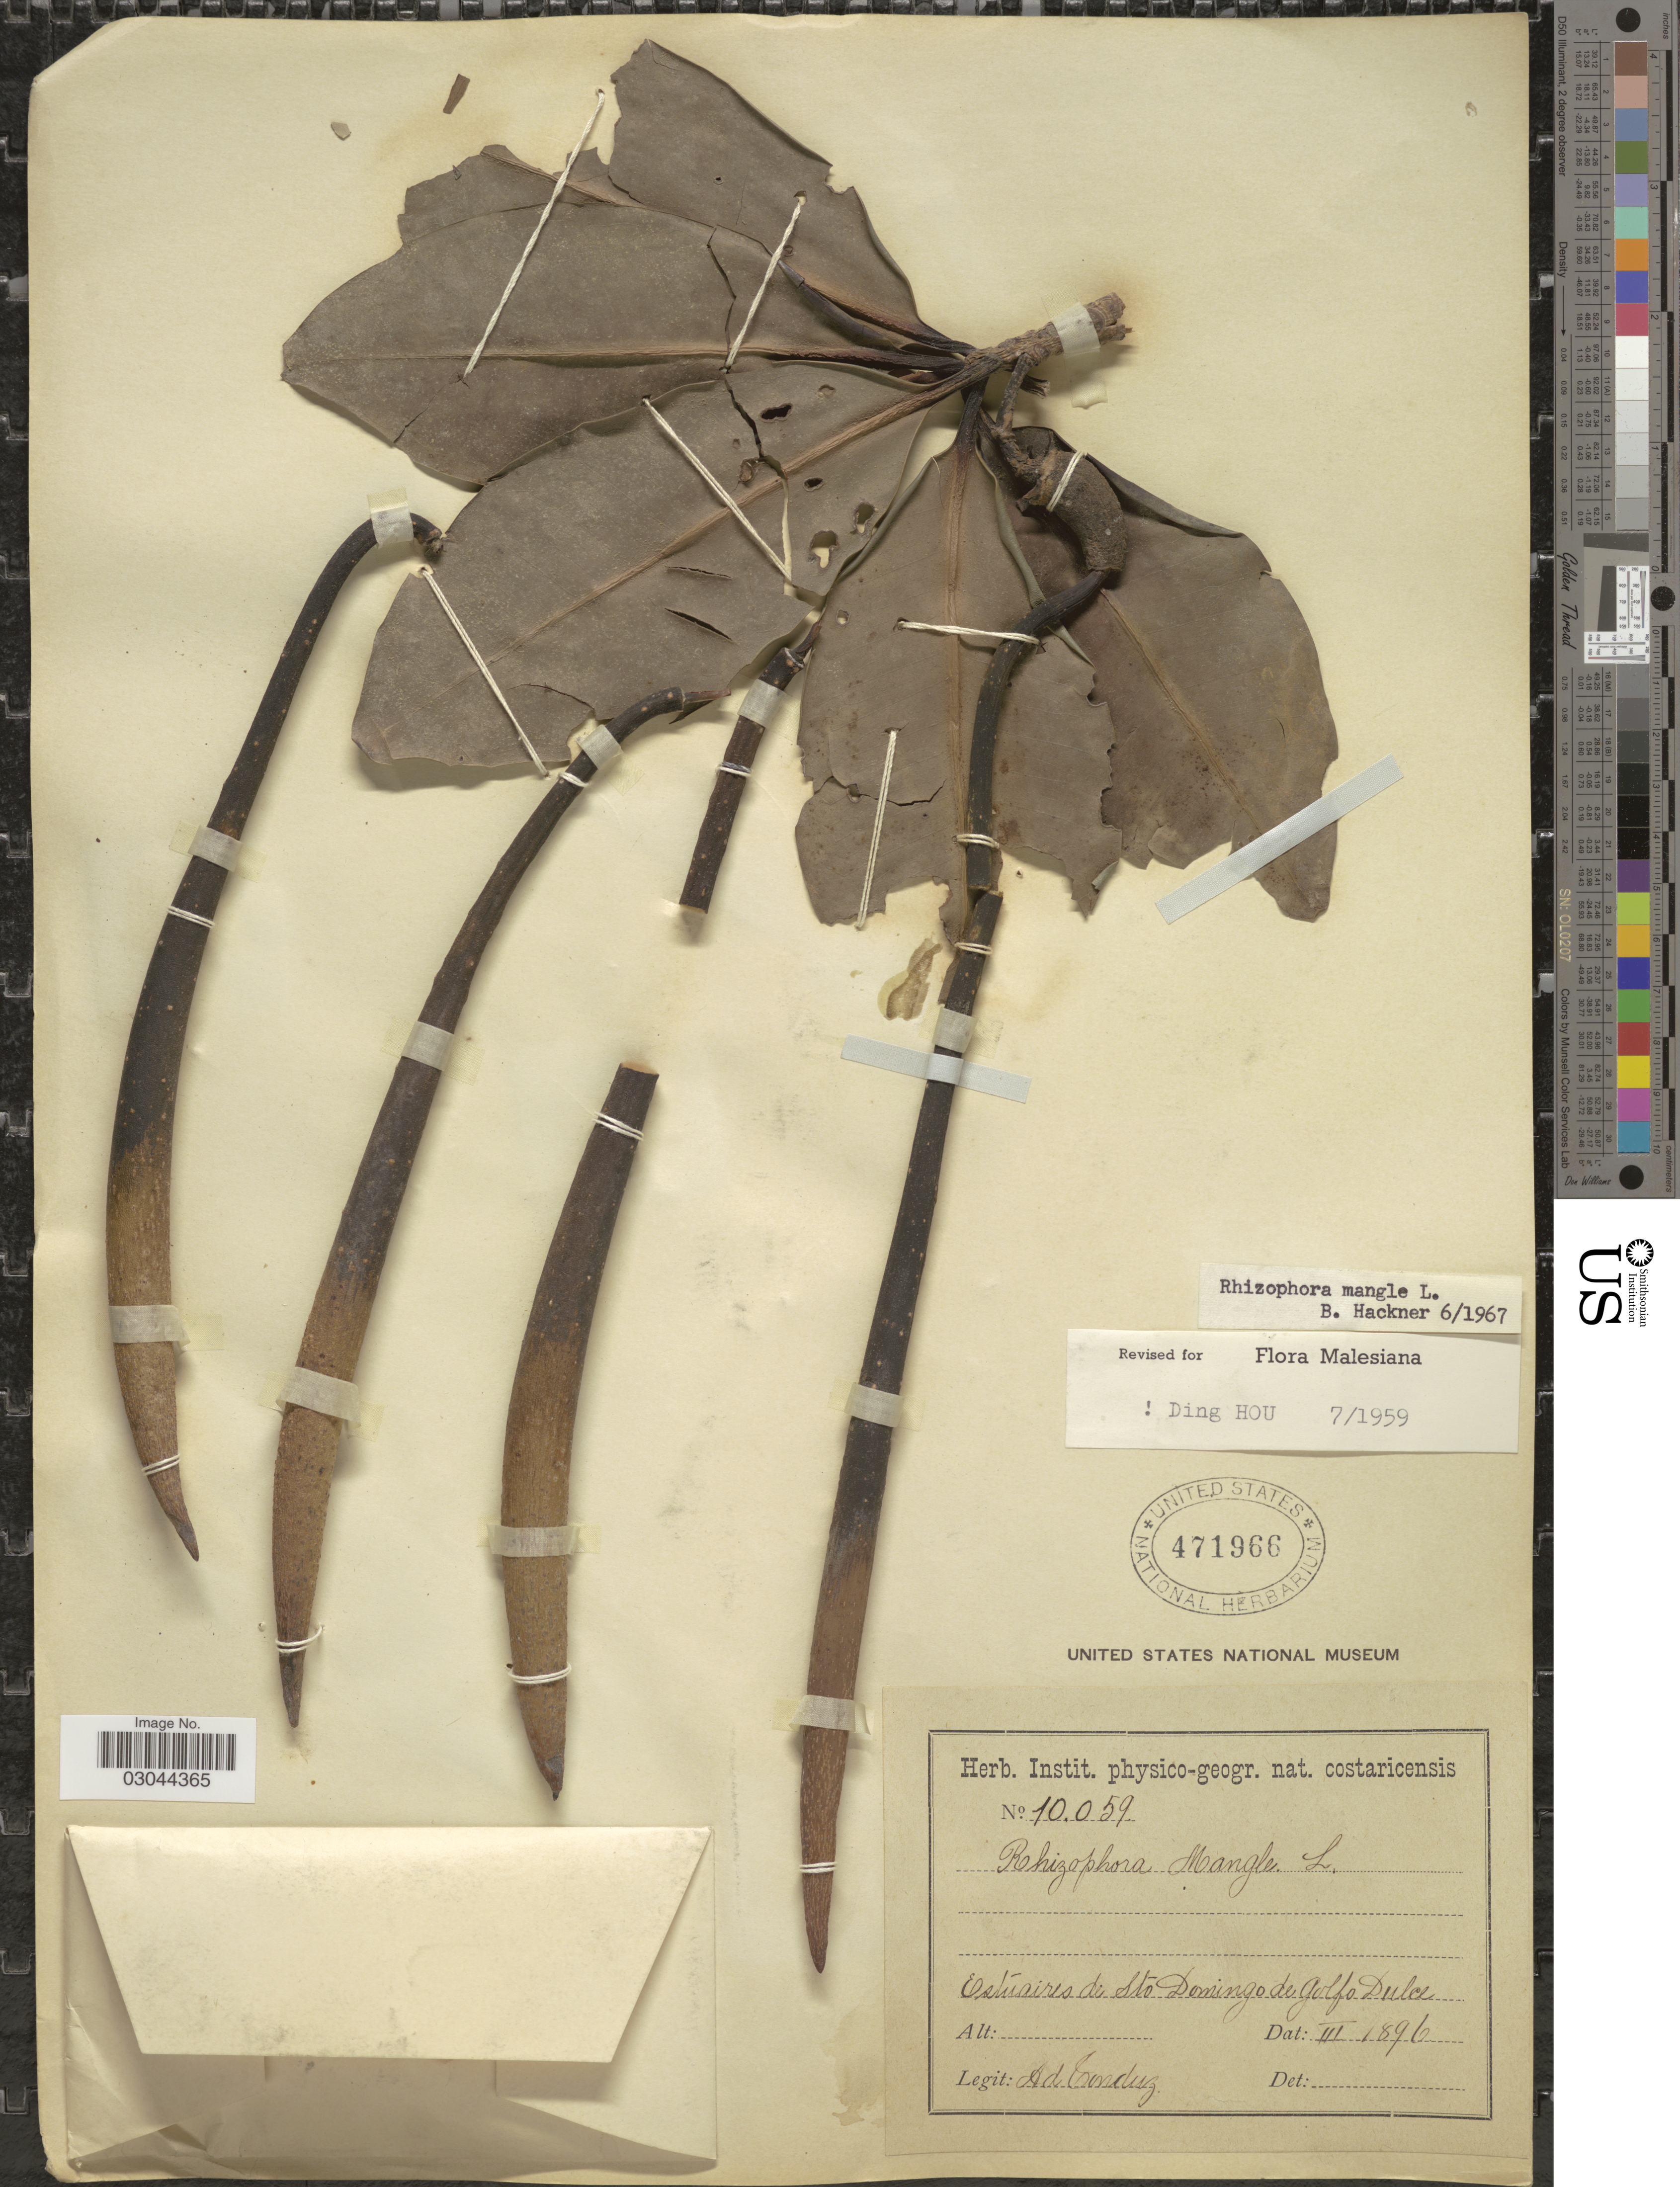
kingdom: Plantae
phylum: Tracheophyta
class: Magnoliopsida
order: Malpighiales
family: Rhizophoraceae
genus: Rhizophora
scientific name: Rhizophora mangle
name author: L.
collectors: A. Tonduz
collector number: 10059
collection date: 1896-03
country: Costa Rica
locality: Estuaires de Sto Domingo de Golfo Dulce.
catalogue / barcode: US 471966